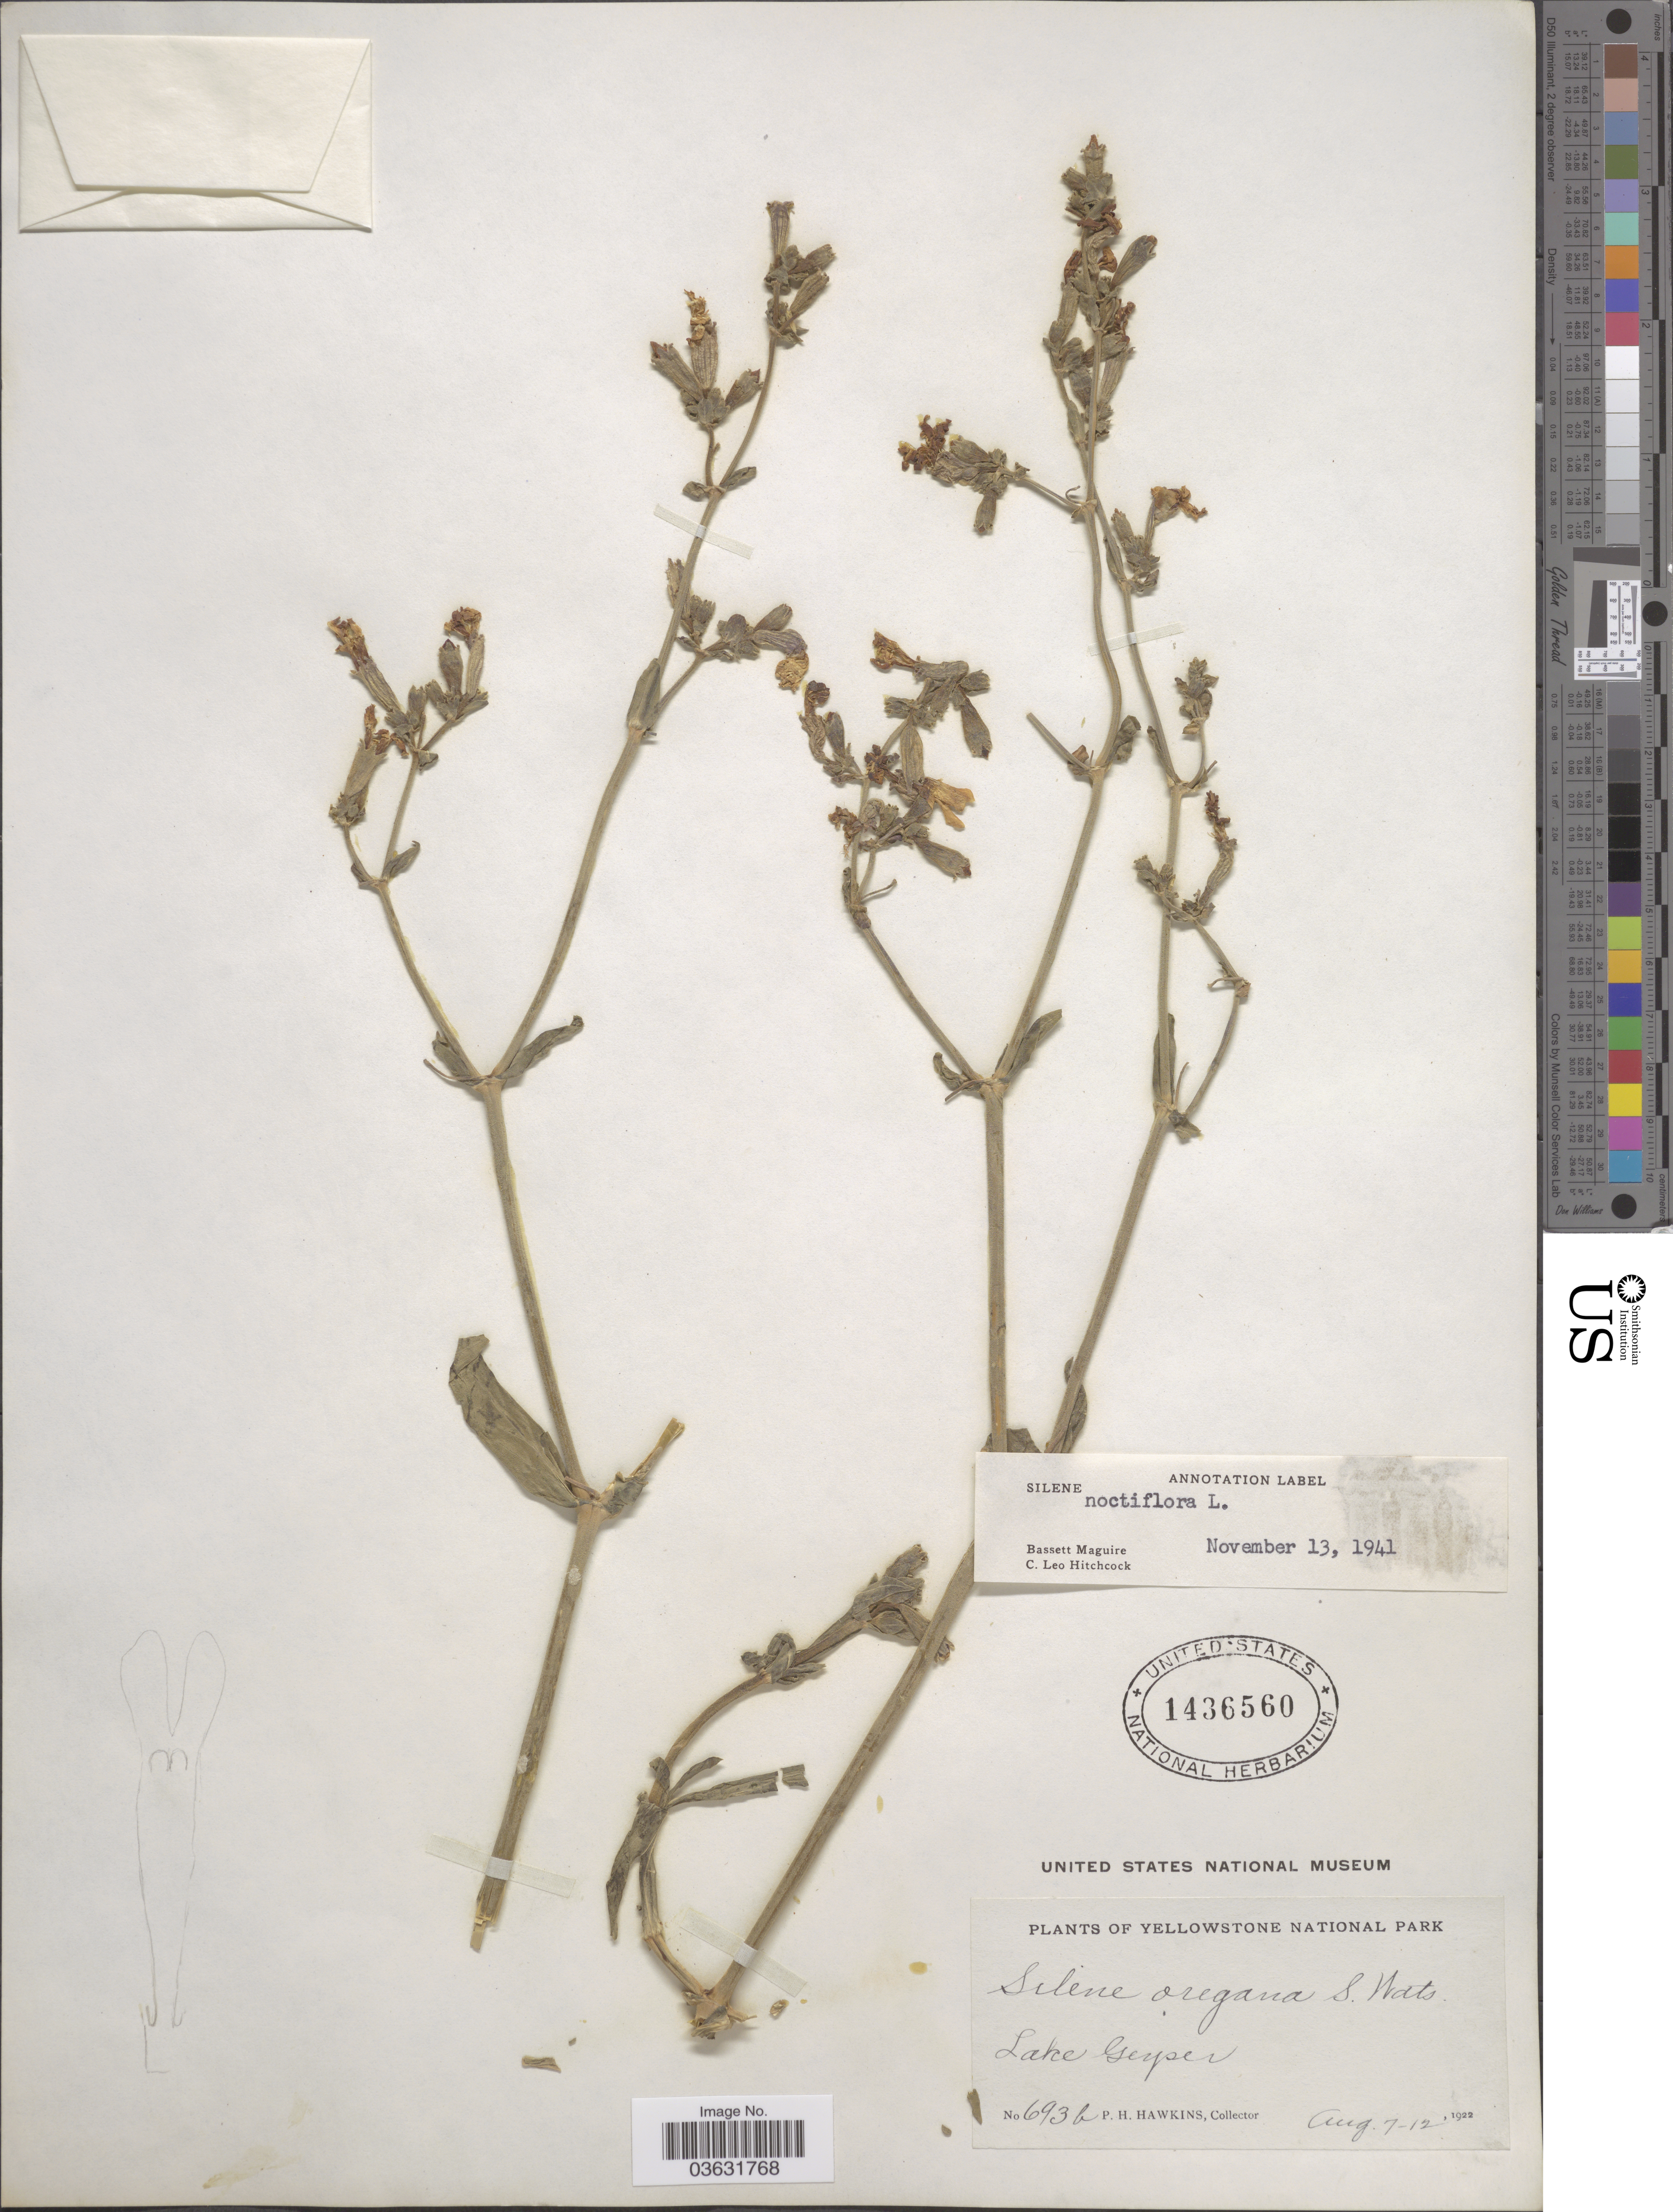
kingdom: Plantae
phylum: Tracheophyta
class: Magnoliopsida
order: Caryophyllales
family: Caryophyllaceae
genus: Silene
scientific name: Silene noctiflora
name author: L.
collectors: P. Hawkins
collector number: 693b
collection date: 1922-08-07/1922-08-12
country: United States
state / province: Wyoming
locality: Yellowstone National Park. Lake Geyser.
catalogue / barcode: US 1436560